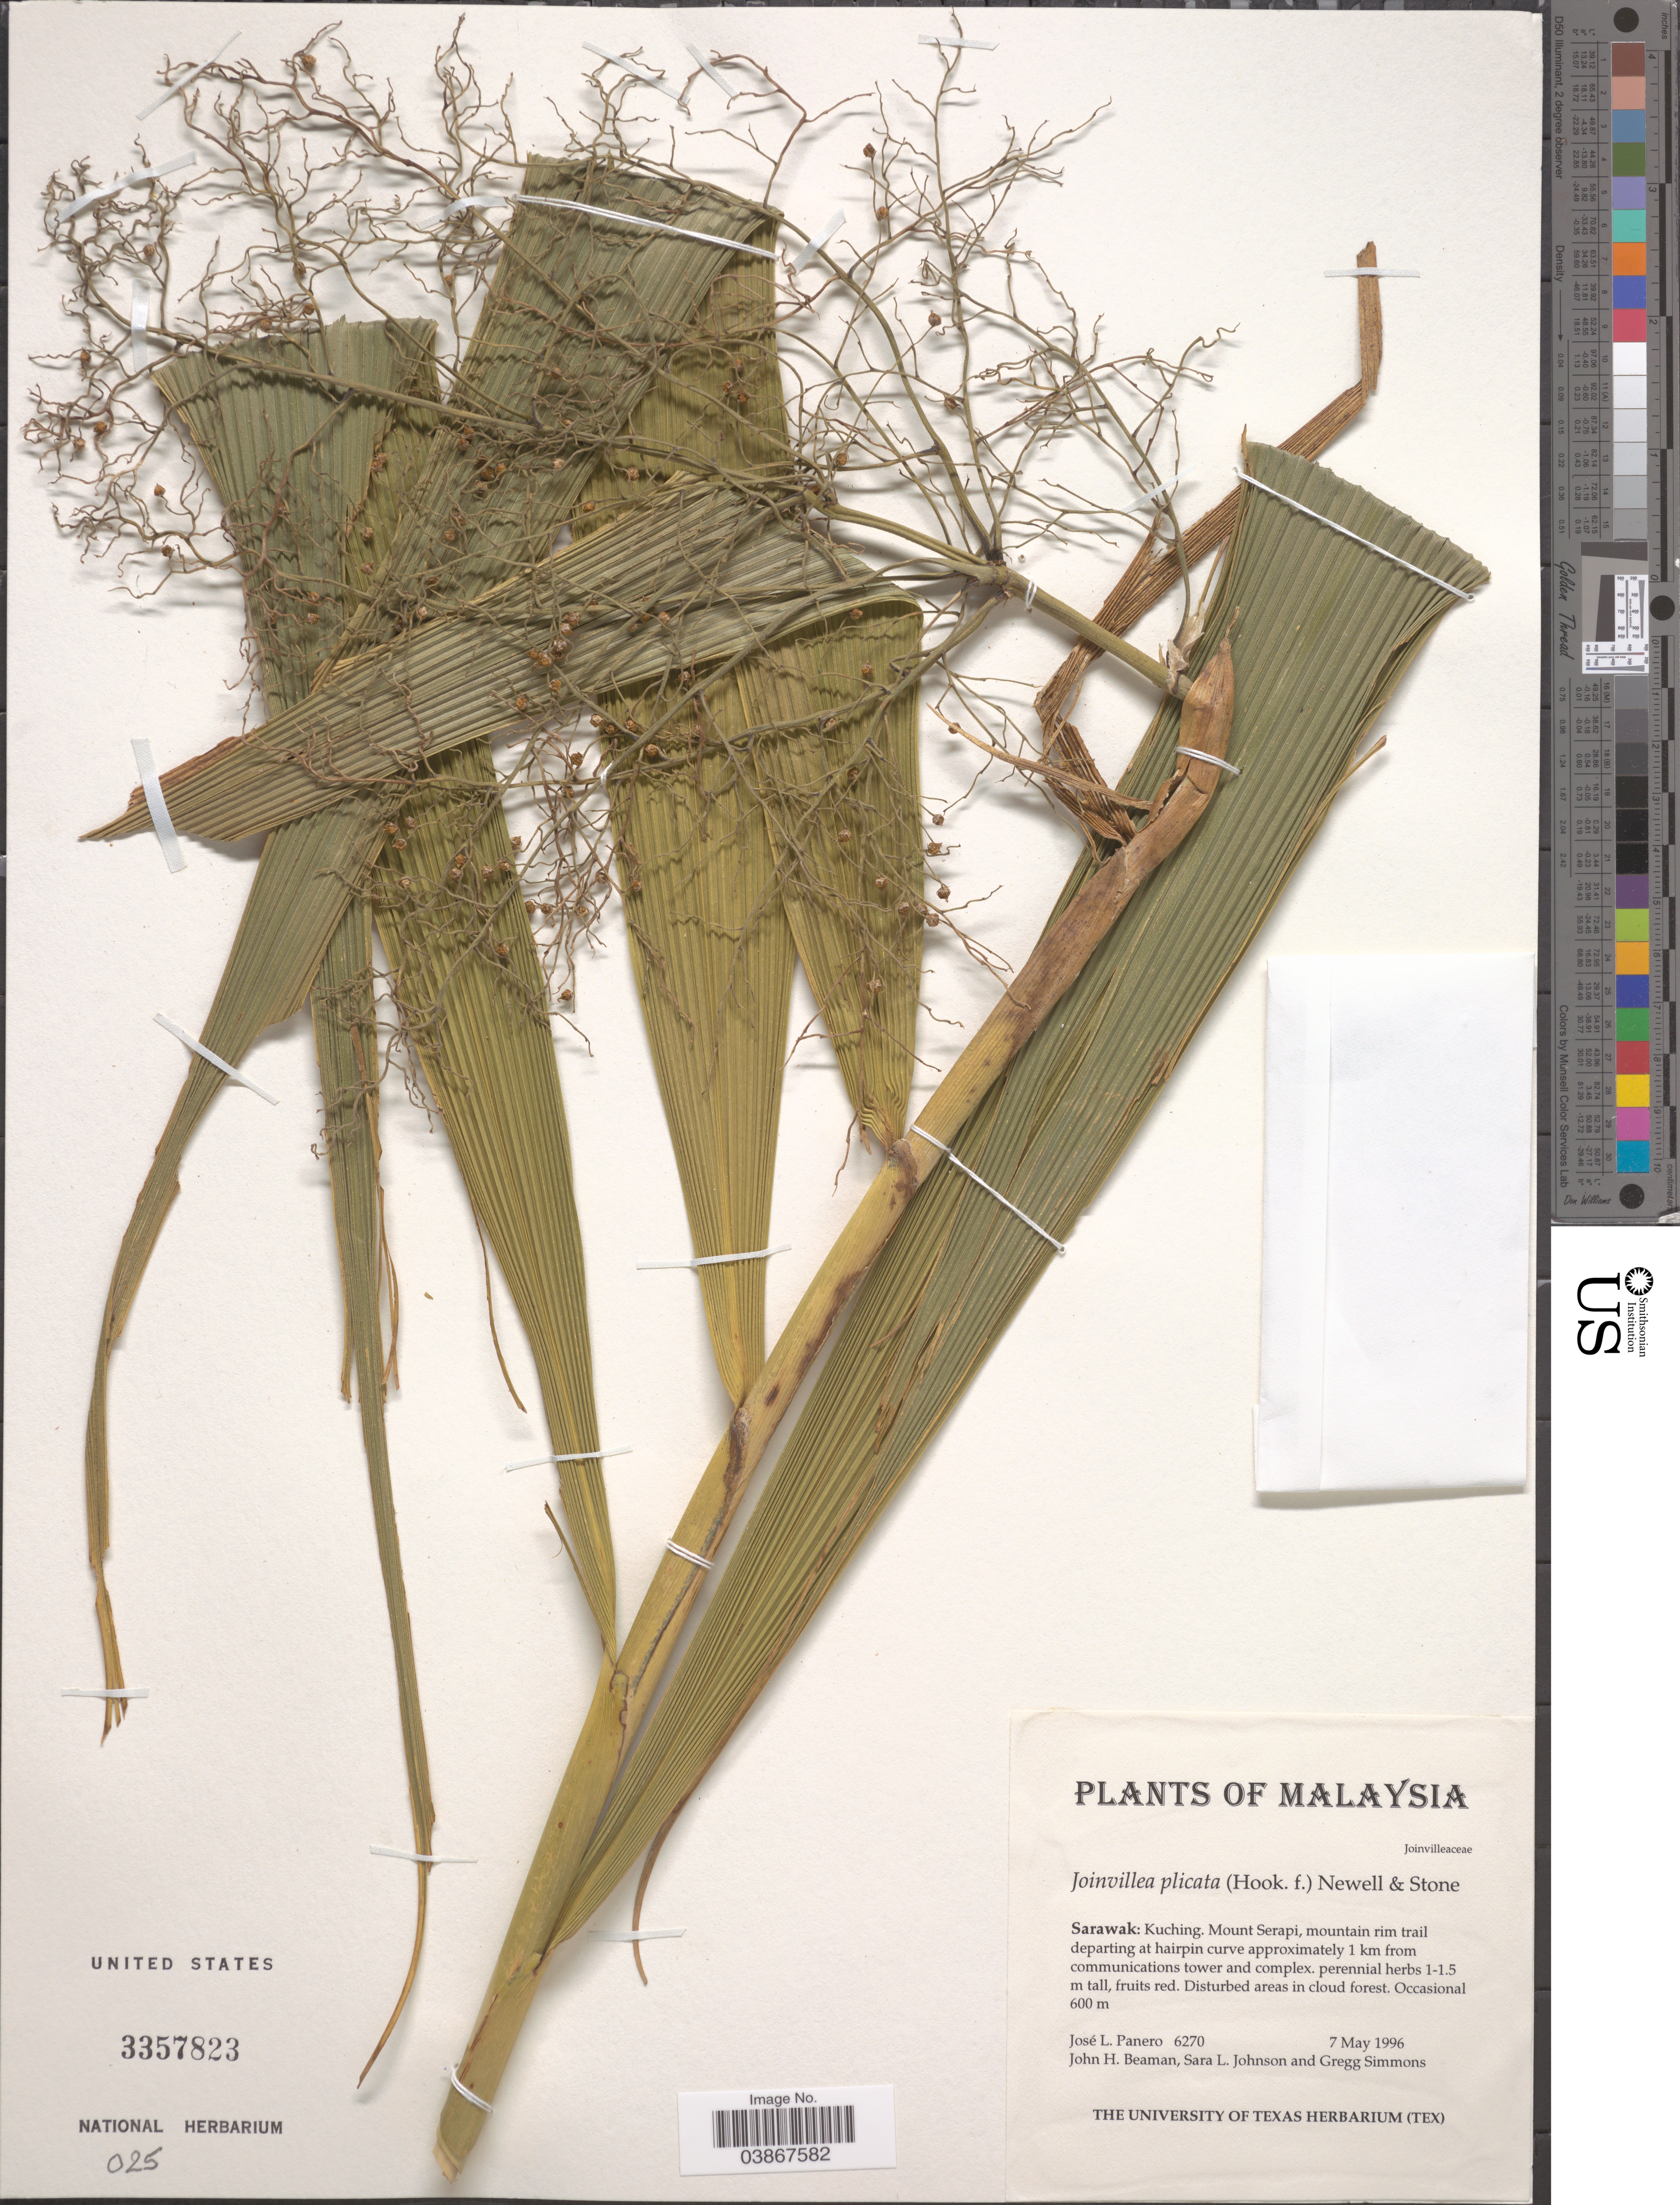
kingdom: Plantae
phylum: Tracheophyta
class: Liliopsida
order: Poales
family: Joinvilleaceae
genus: Joinvillea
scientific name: Joinvillea plicata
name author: (Hook. f.) Newell & B.C. Stone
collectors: J. L. Panero, J. H. Beaman, S. Johnson & G. Simmons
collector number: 6270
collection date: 1996-05-07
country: Malaysia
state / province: Sarawak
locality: Kuching. Mount Serapi, mountain rim trail departing at hairpin curve approximately 1 km from communications tower and complex.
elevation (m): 600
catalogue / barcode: US 3357823